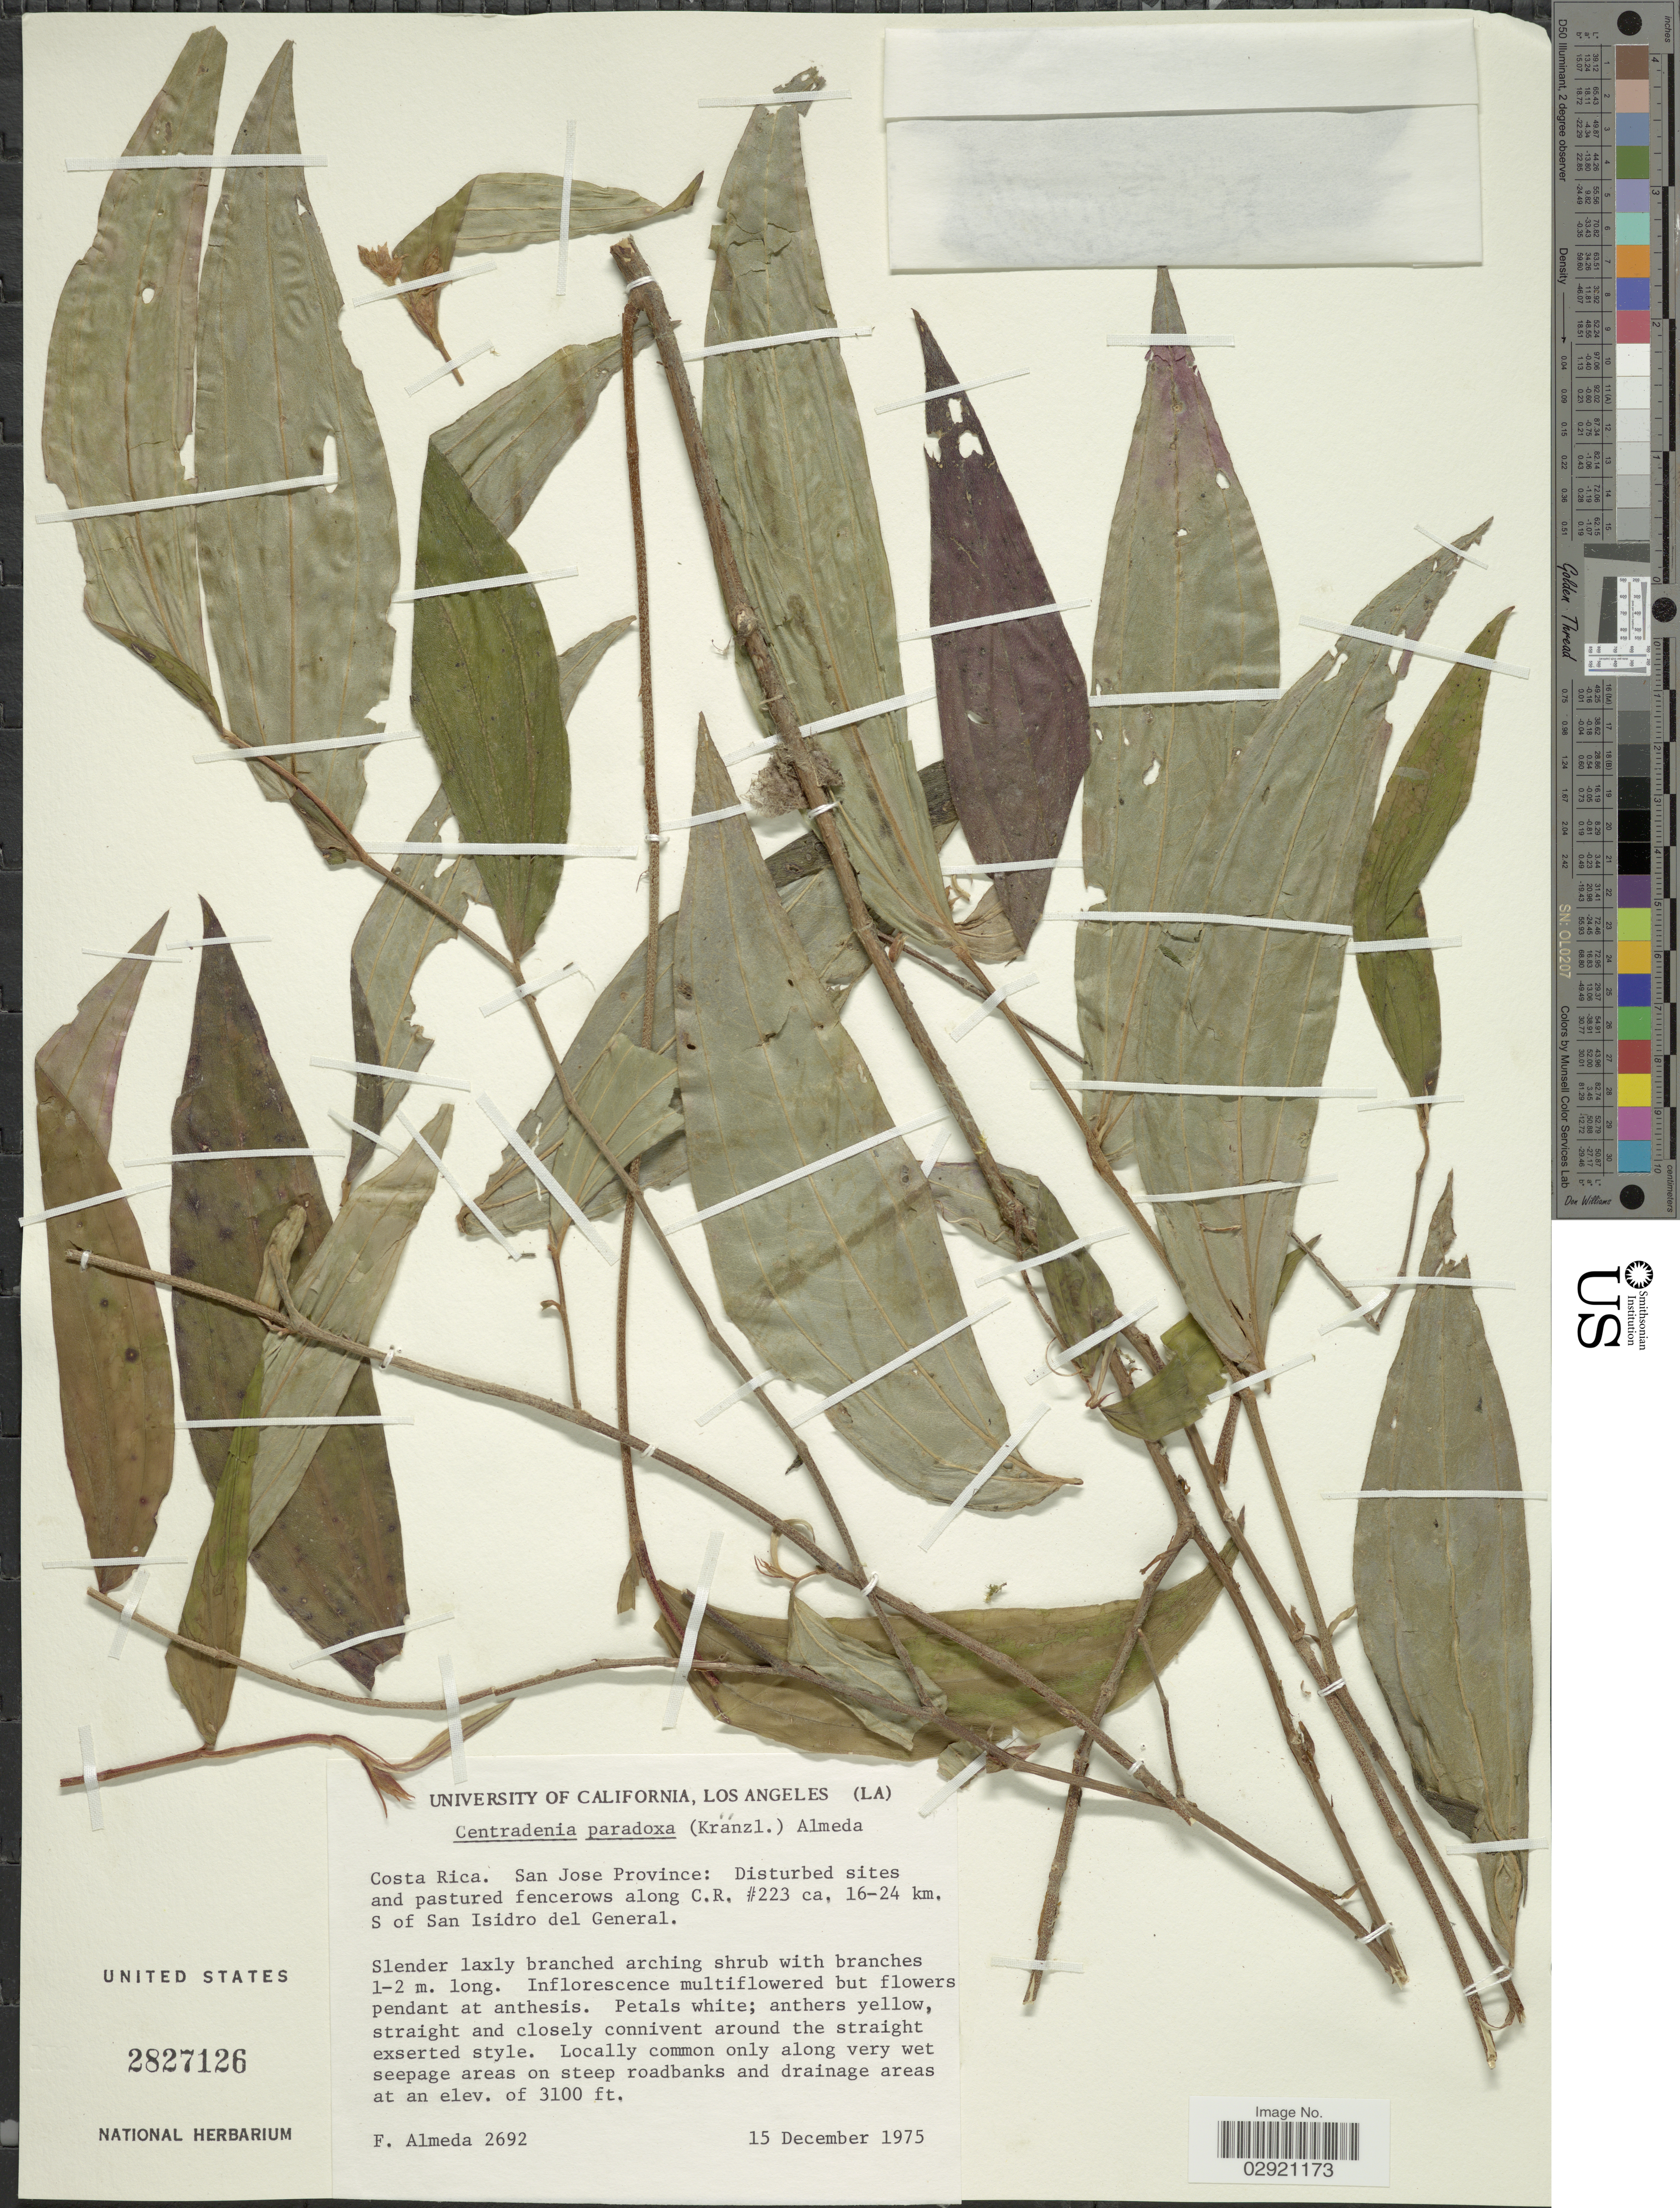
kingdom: Plantae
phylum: Tracheophyta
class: Magnoliopsida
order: Myrtales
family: Melastomataceae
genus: Centradenia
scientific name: Centradenia paradoxa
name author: (Kraenzl.) Almeda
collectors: F. Almeda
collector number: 2692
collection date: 1975-12-15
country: Costa Rica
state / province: San José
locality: Along C.R. #223 ca, 16-24 km. S of San Isidro del General.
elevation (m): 945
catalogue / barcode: US 2827126